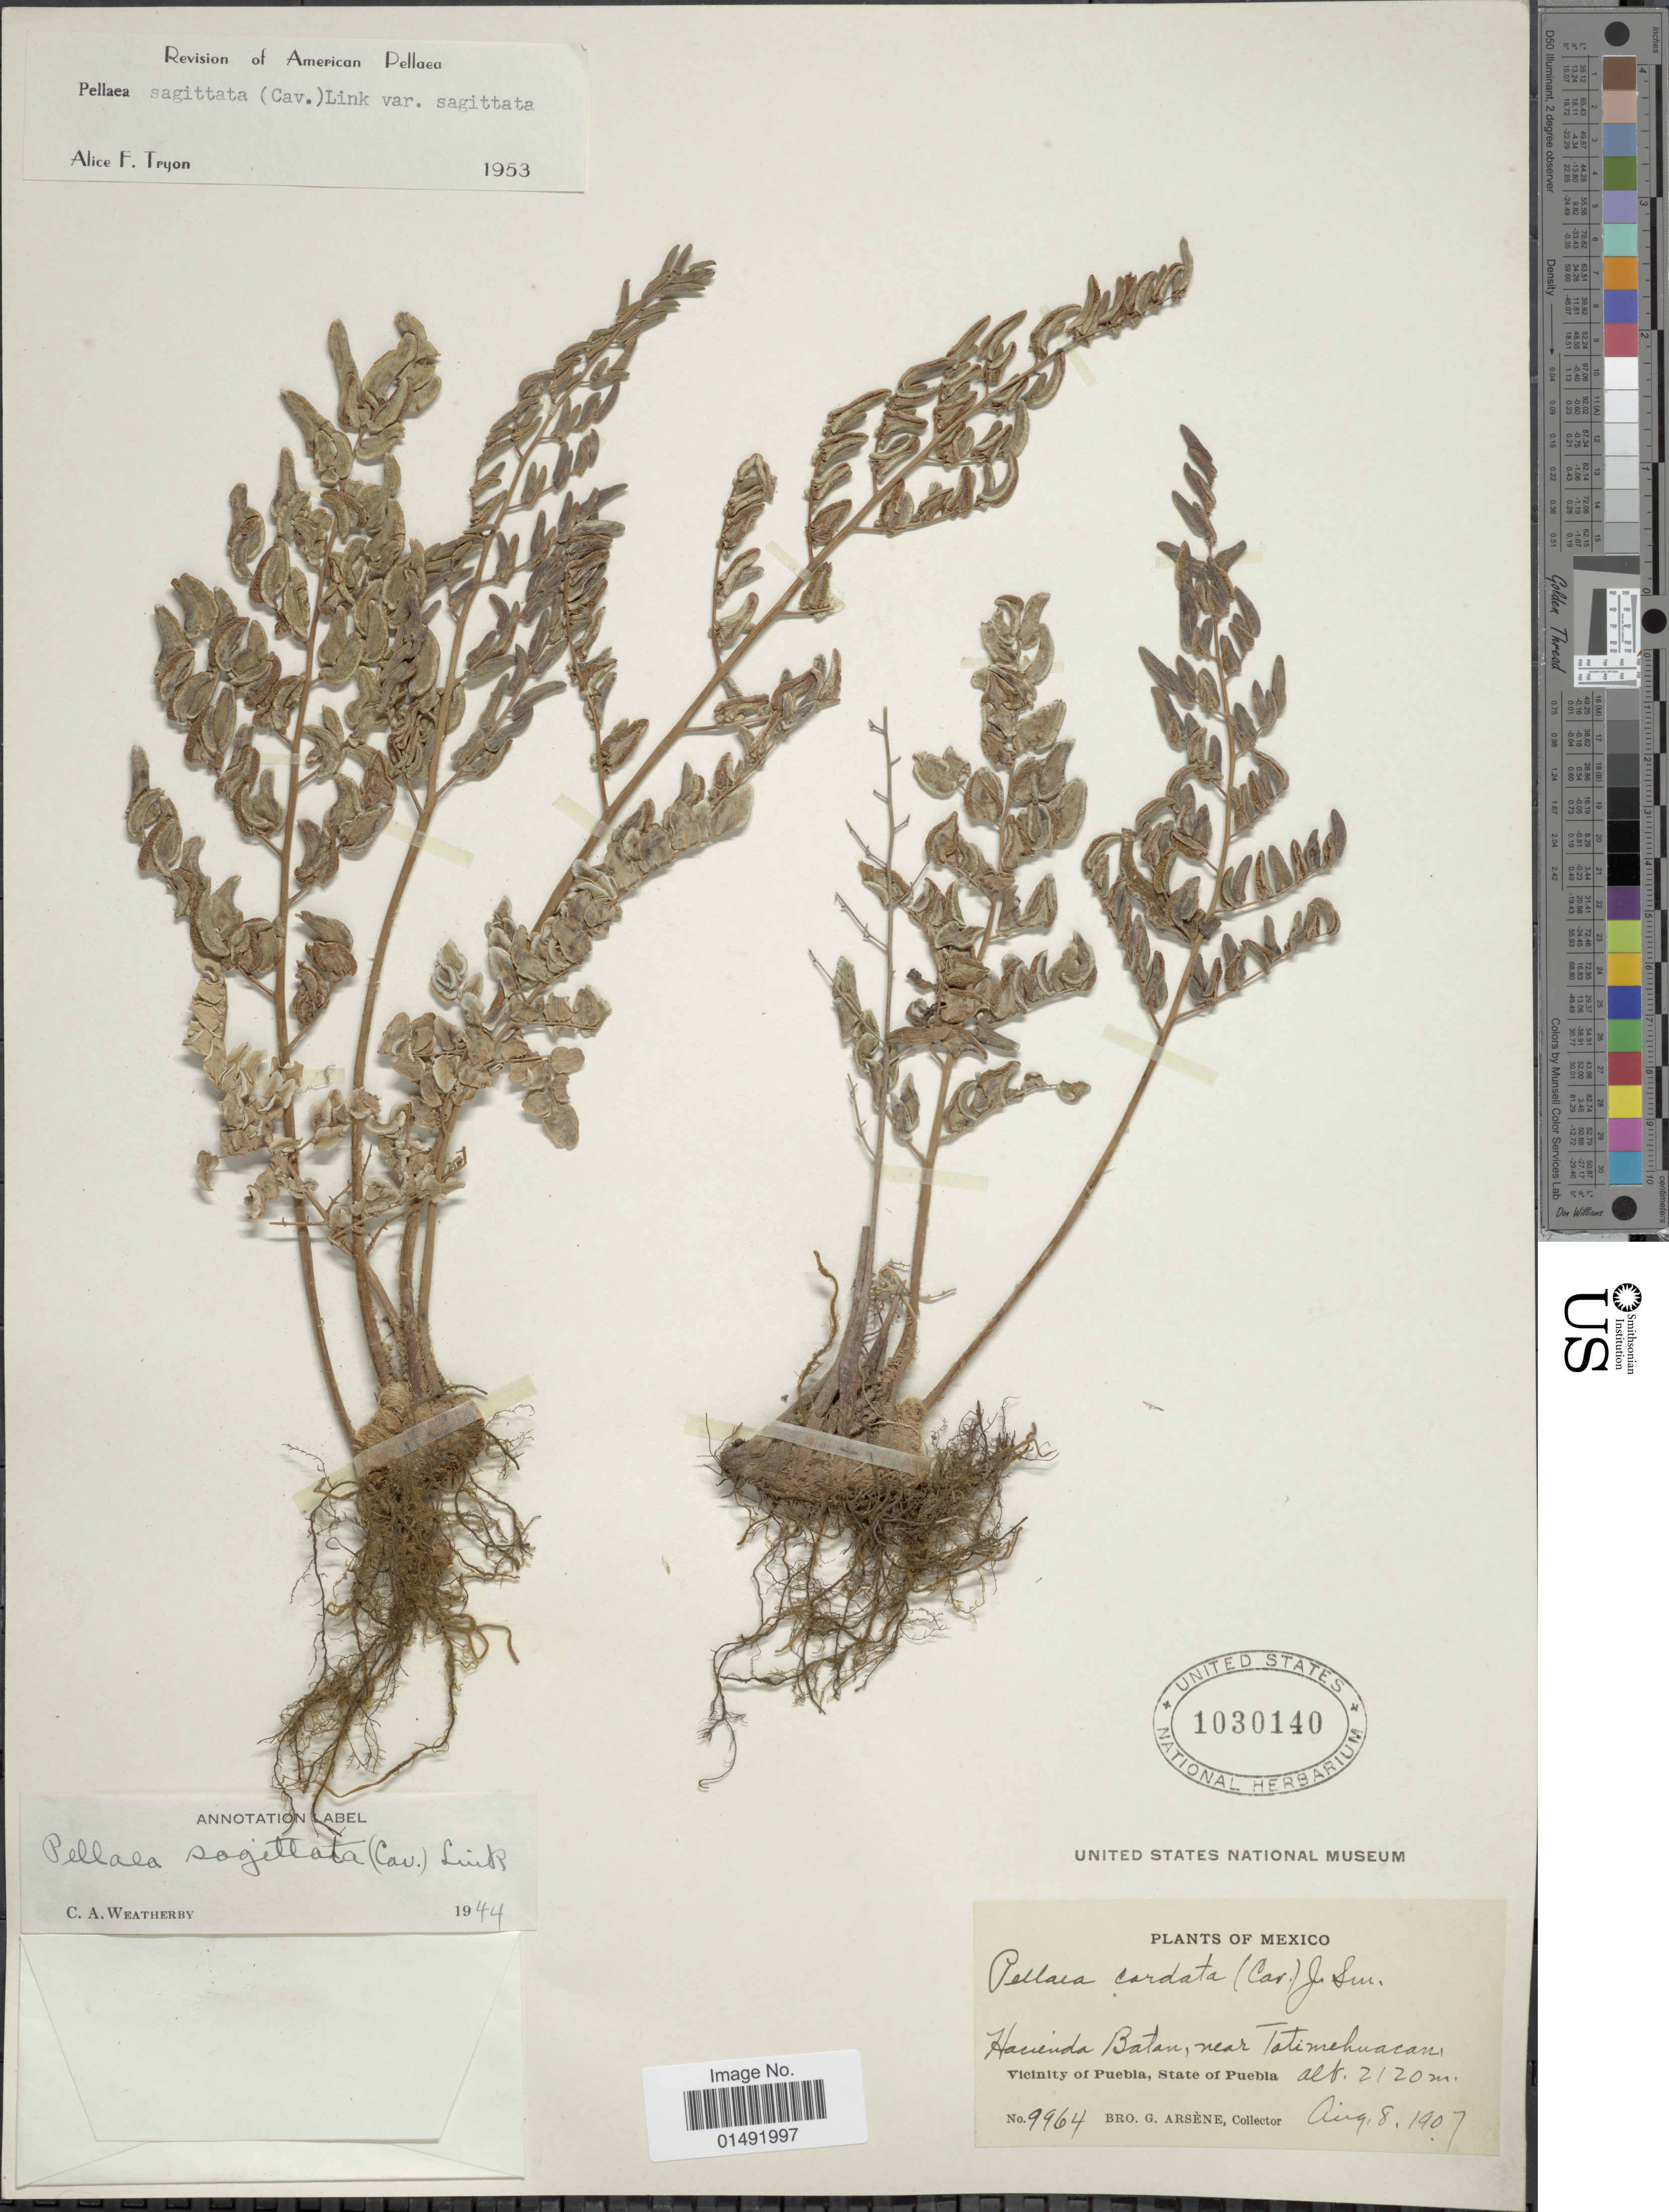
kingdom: Plantae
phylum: Tracheophyta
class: Polypodiopsida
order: Polypodiales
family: Pteridaceae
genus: Pellaea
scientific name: Pellaea sagittata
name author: (Cav.) Link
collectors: Bro. G. Arsène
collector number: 9964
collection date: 1907-08-08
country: Mexico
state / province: Puebla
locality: Hacienda Batan, near Tatihuacan, Vicinity of Puebla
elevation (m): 2120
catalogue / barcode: US 1030140